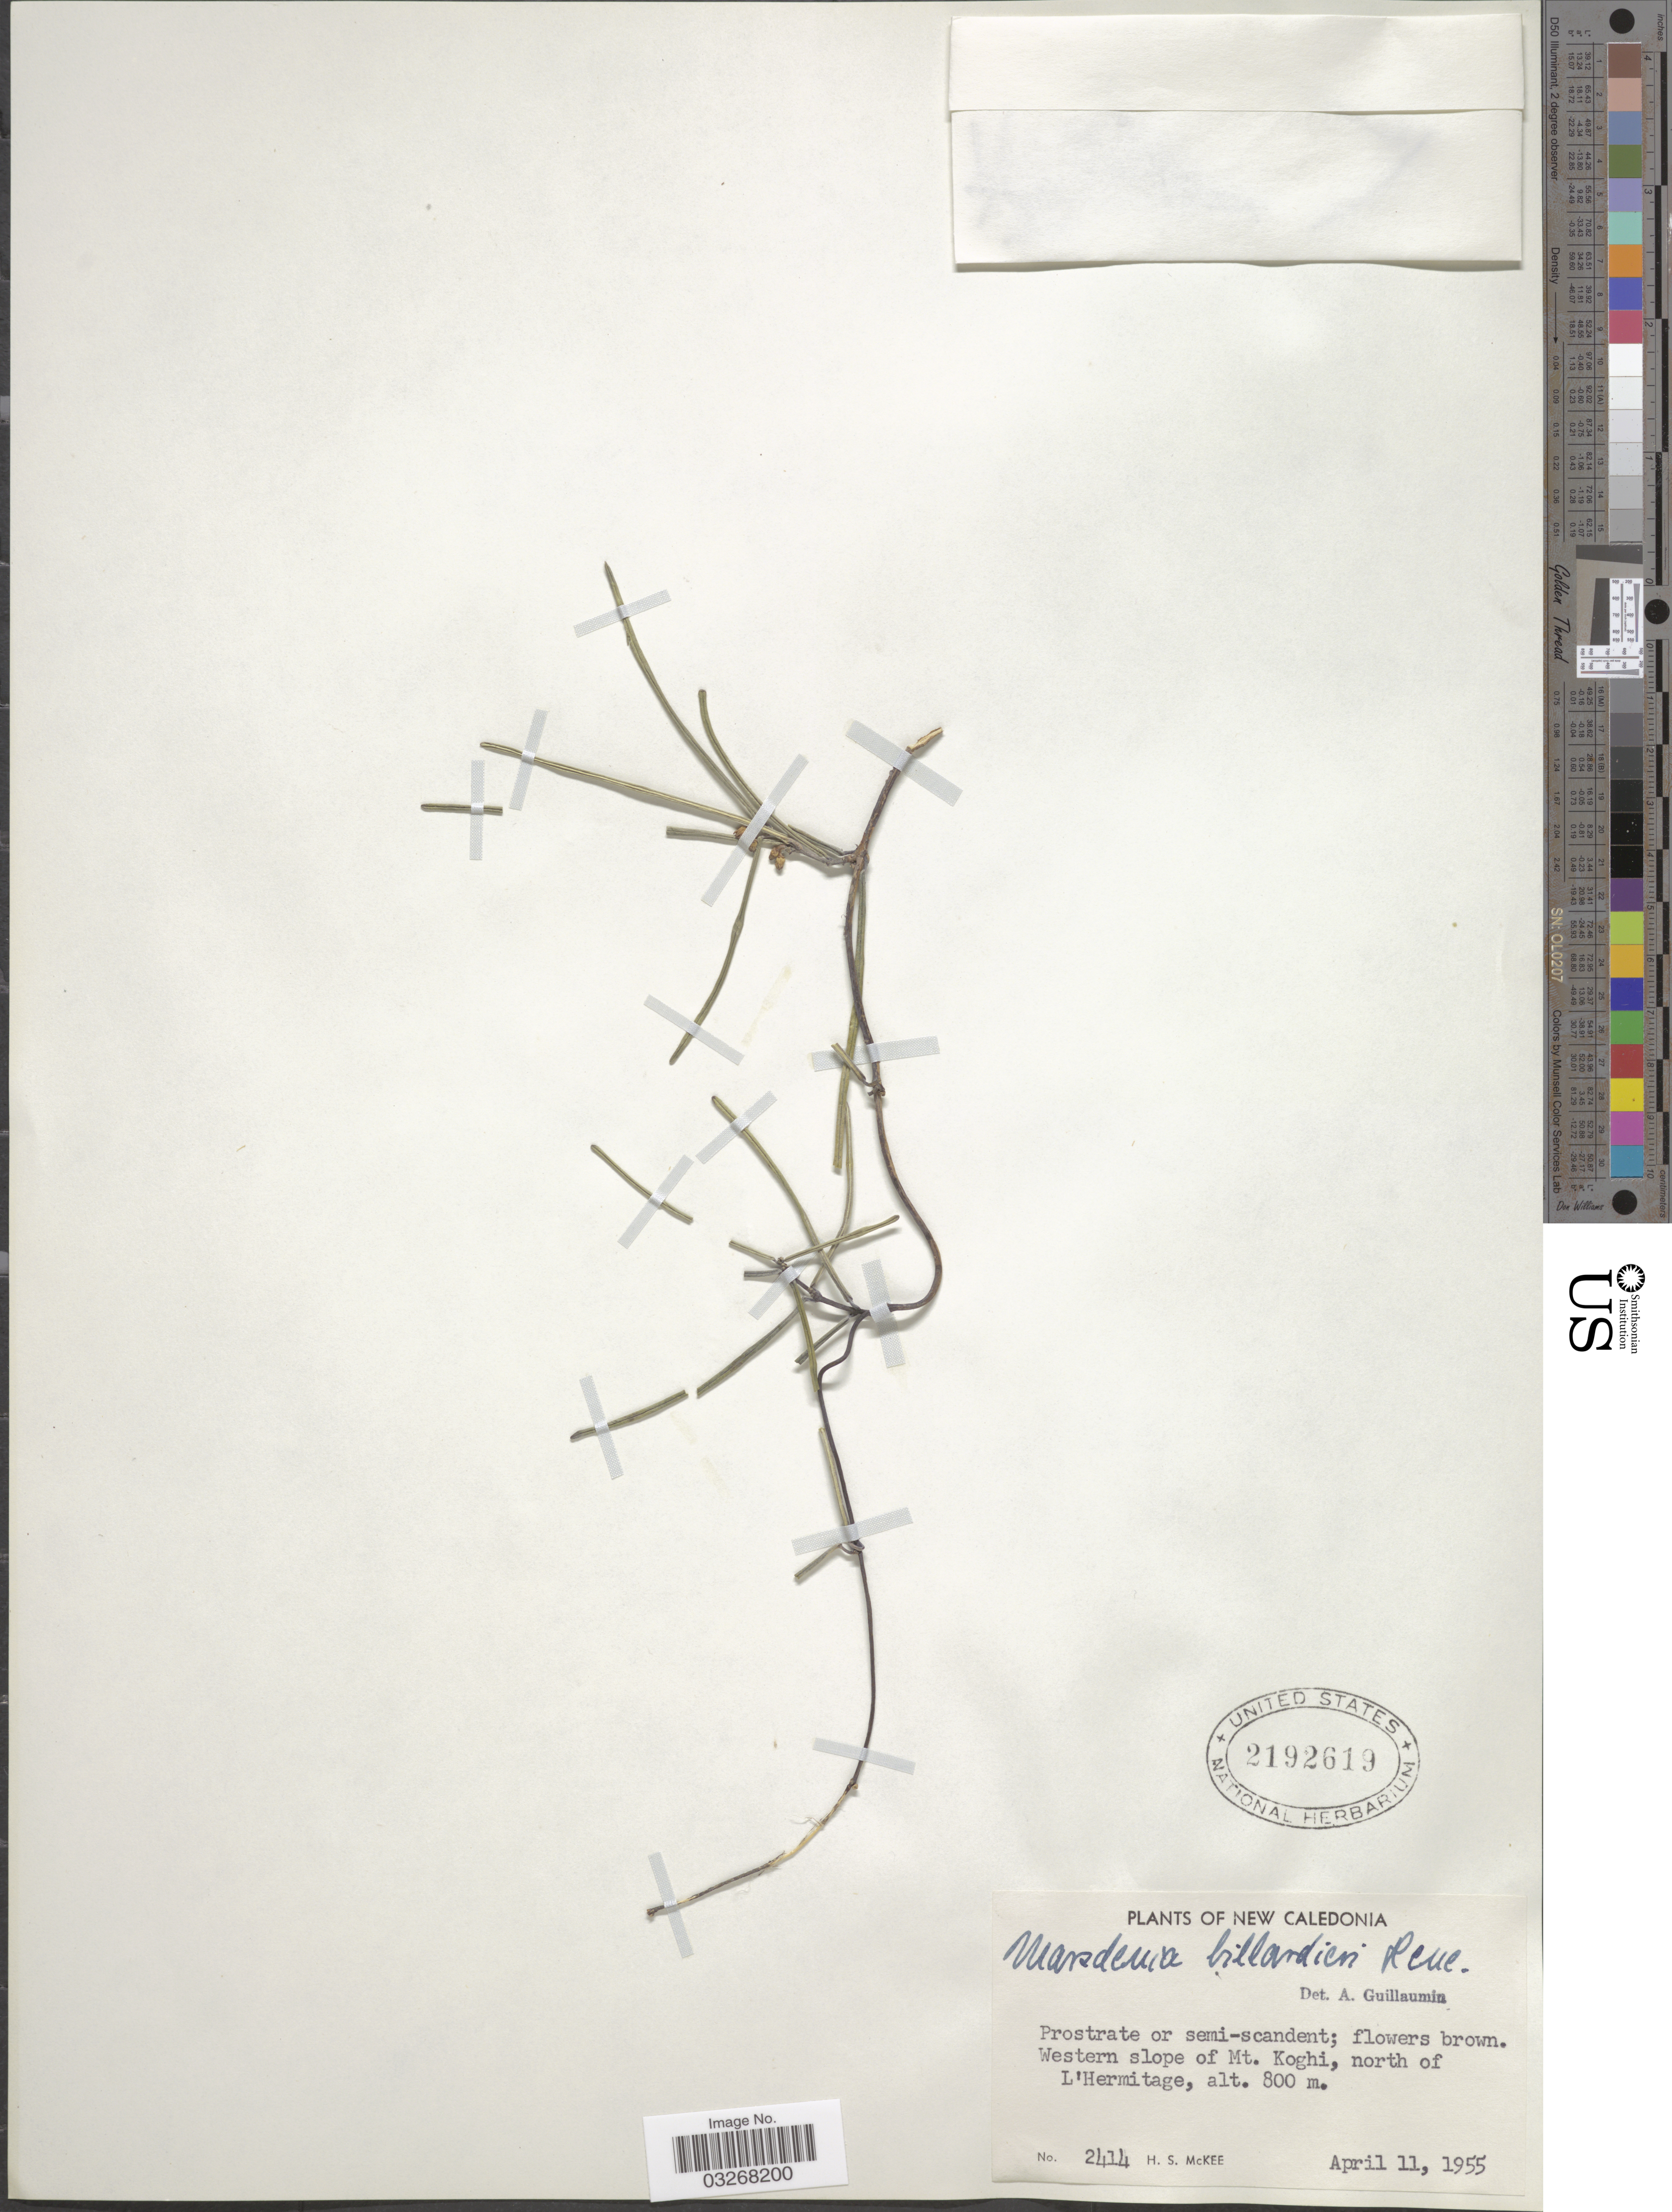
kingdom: Plantae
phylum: Tracheophyta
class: Magnoliopsida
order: Gentianales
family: Apocynaceae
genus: Marsdenia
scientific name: Marsdenia billardieri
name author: Decne.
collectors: H. S. McKee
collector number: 2414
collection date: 1955-04-11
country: New Caledonia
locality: Western slope of Mt. Koghi, north of L'Hermitage.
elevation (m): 800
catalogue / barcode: US 2192619